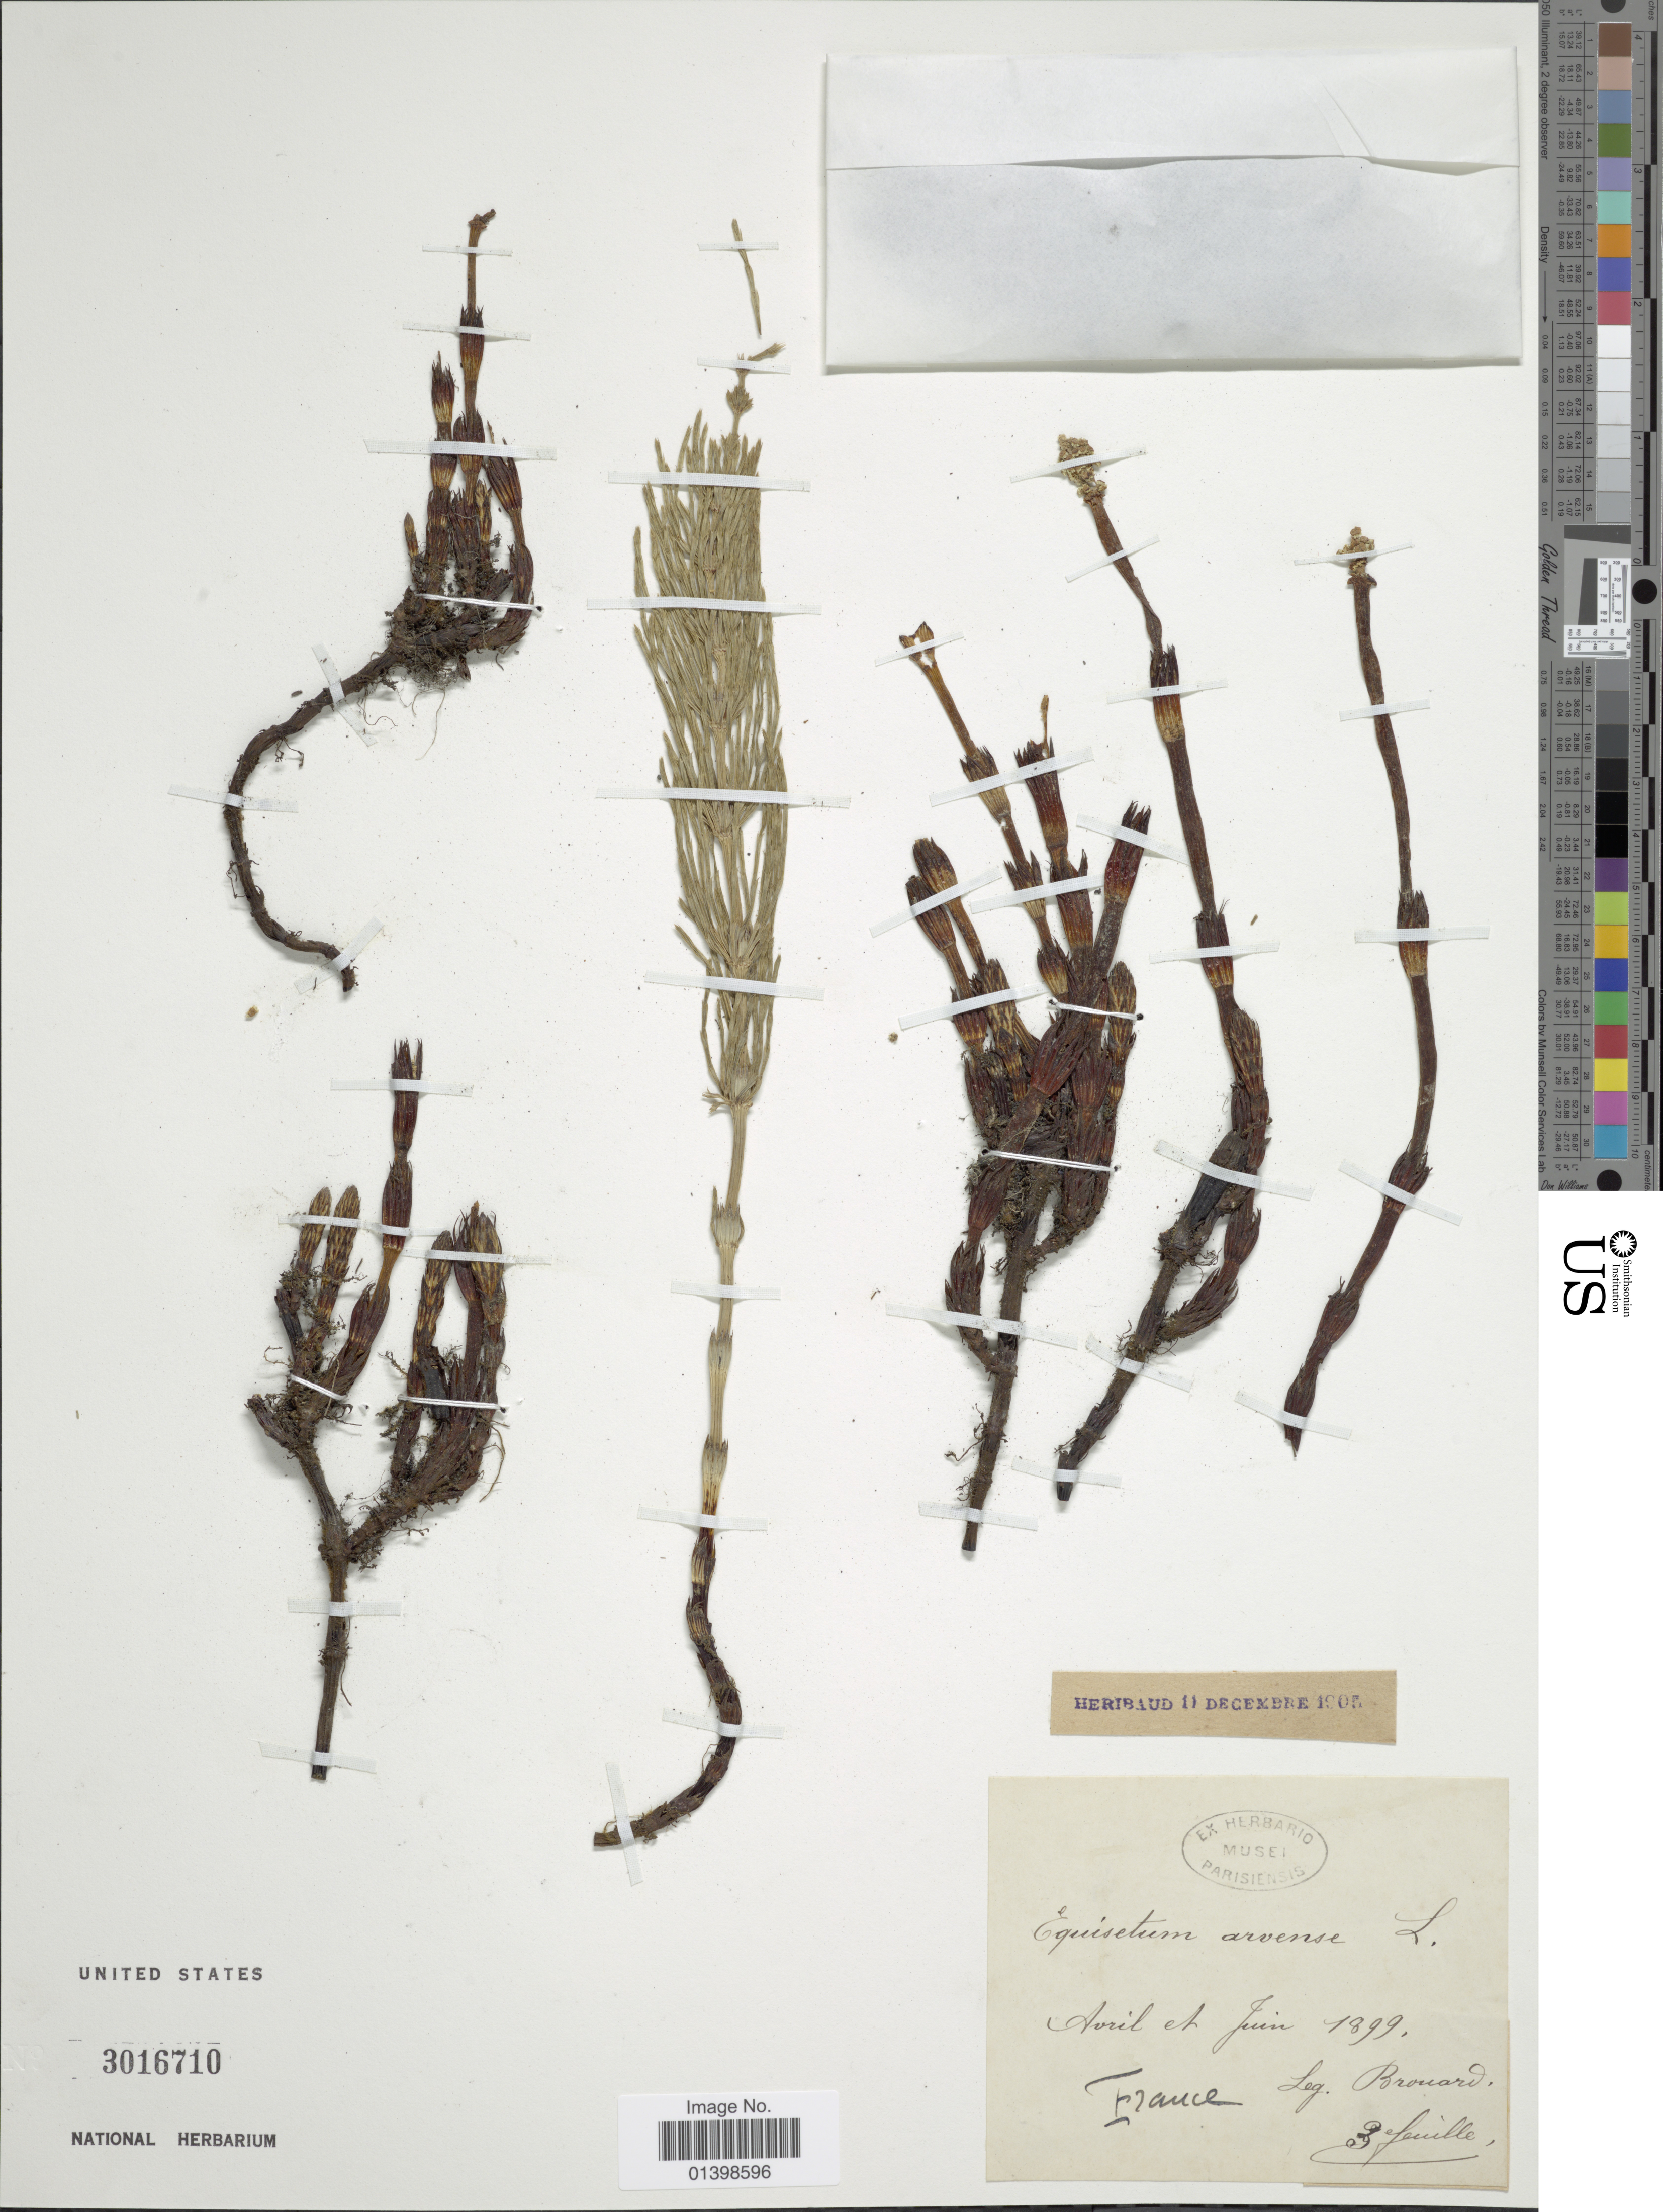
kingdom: Plantae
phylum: Tracheophyta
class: Polypodiopsida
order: Equisetales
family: Equisetaceae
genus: Equisetum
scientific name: Equisetum arvense var. dimorphum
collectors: Brouard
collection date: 1899-04/1899-06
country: France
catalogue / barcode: US 3016710